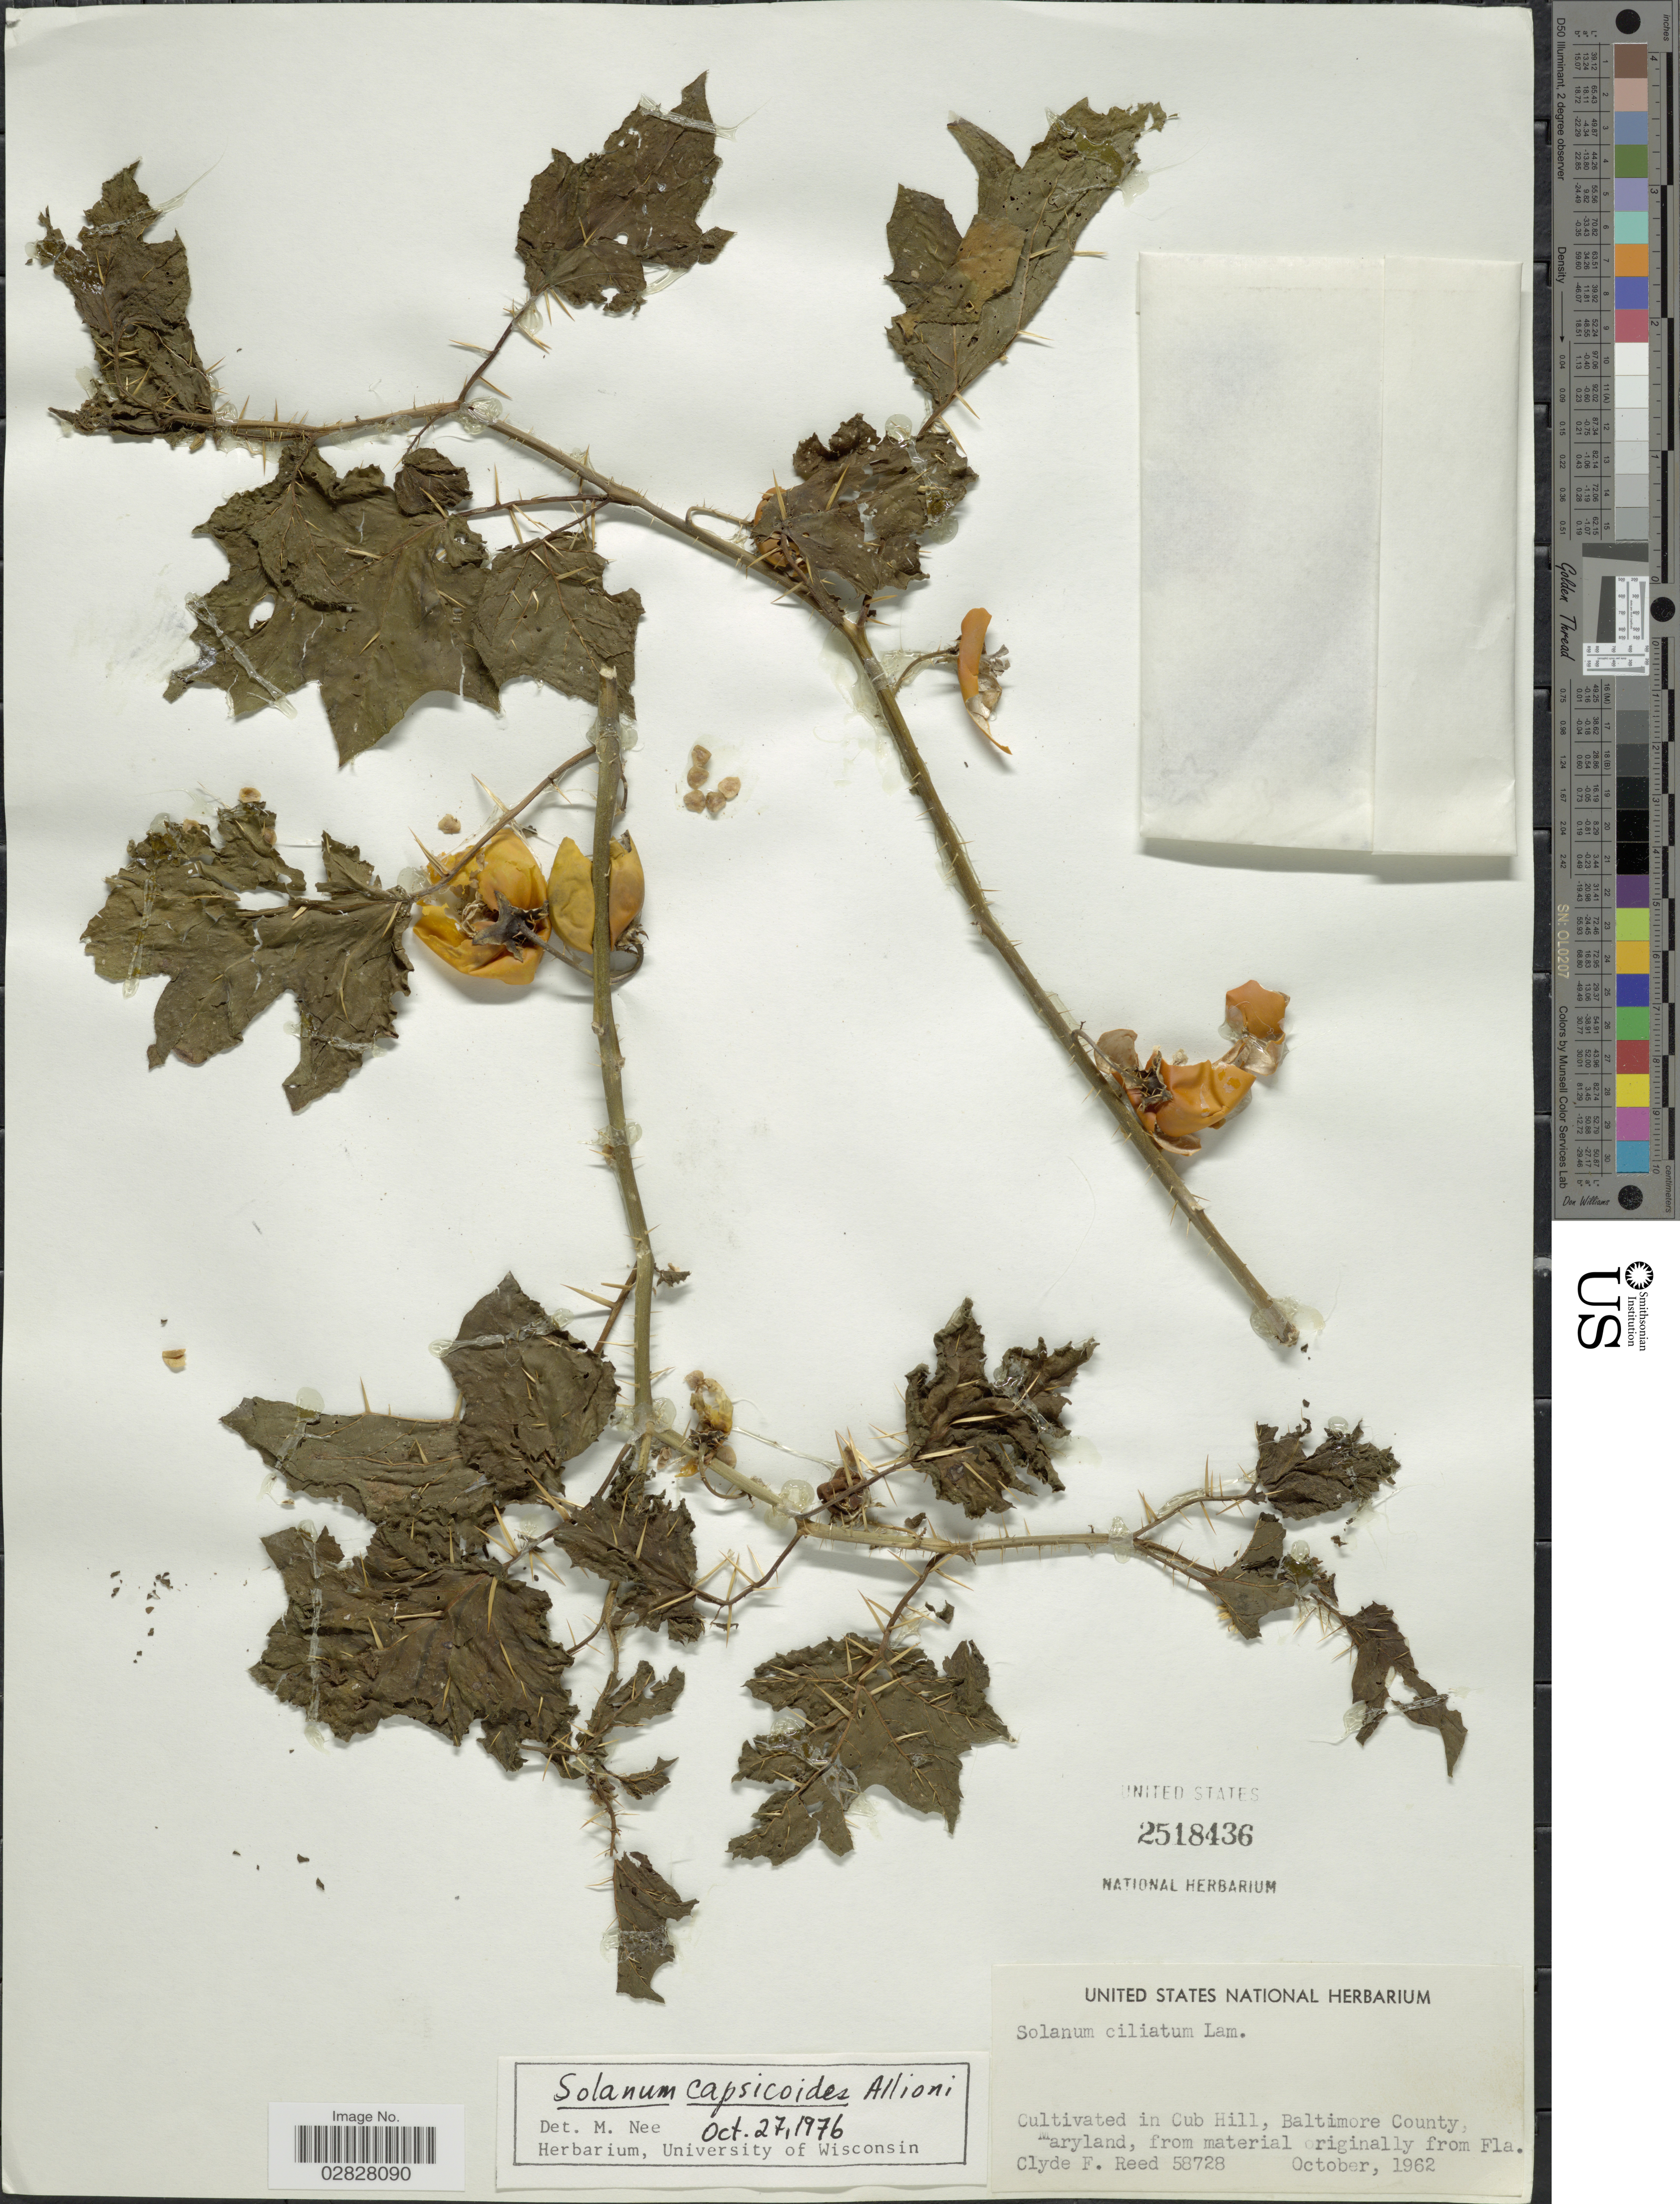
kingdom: Plantae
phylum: Tracheophyta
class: Magnoliopsida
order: Solanales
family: Solanaceae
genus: Solanum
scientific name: Solanum capsicoides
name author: All.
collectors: C. F. Reed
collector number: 58728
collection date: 1962-10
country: United States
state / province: Maryland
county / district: Baltimore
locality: Cub Hill, Baltimore County.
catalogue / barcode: US 2518436